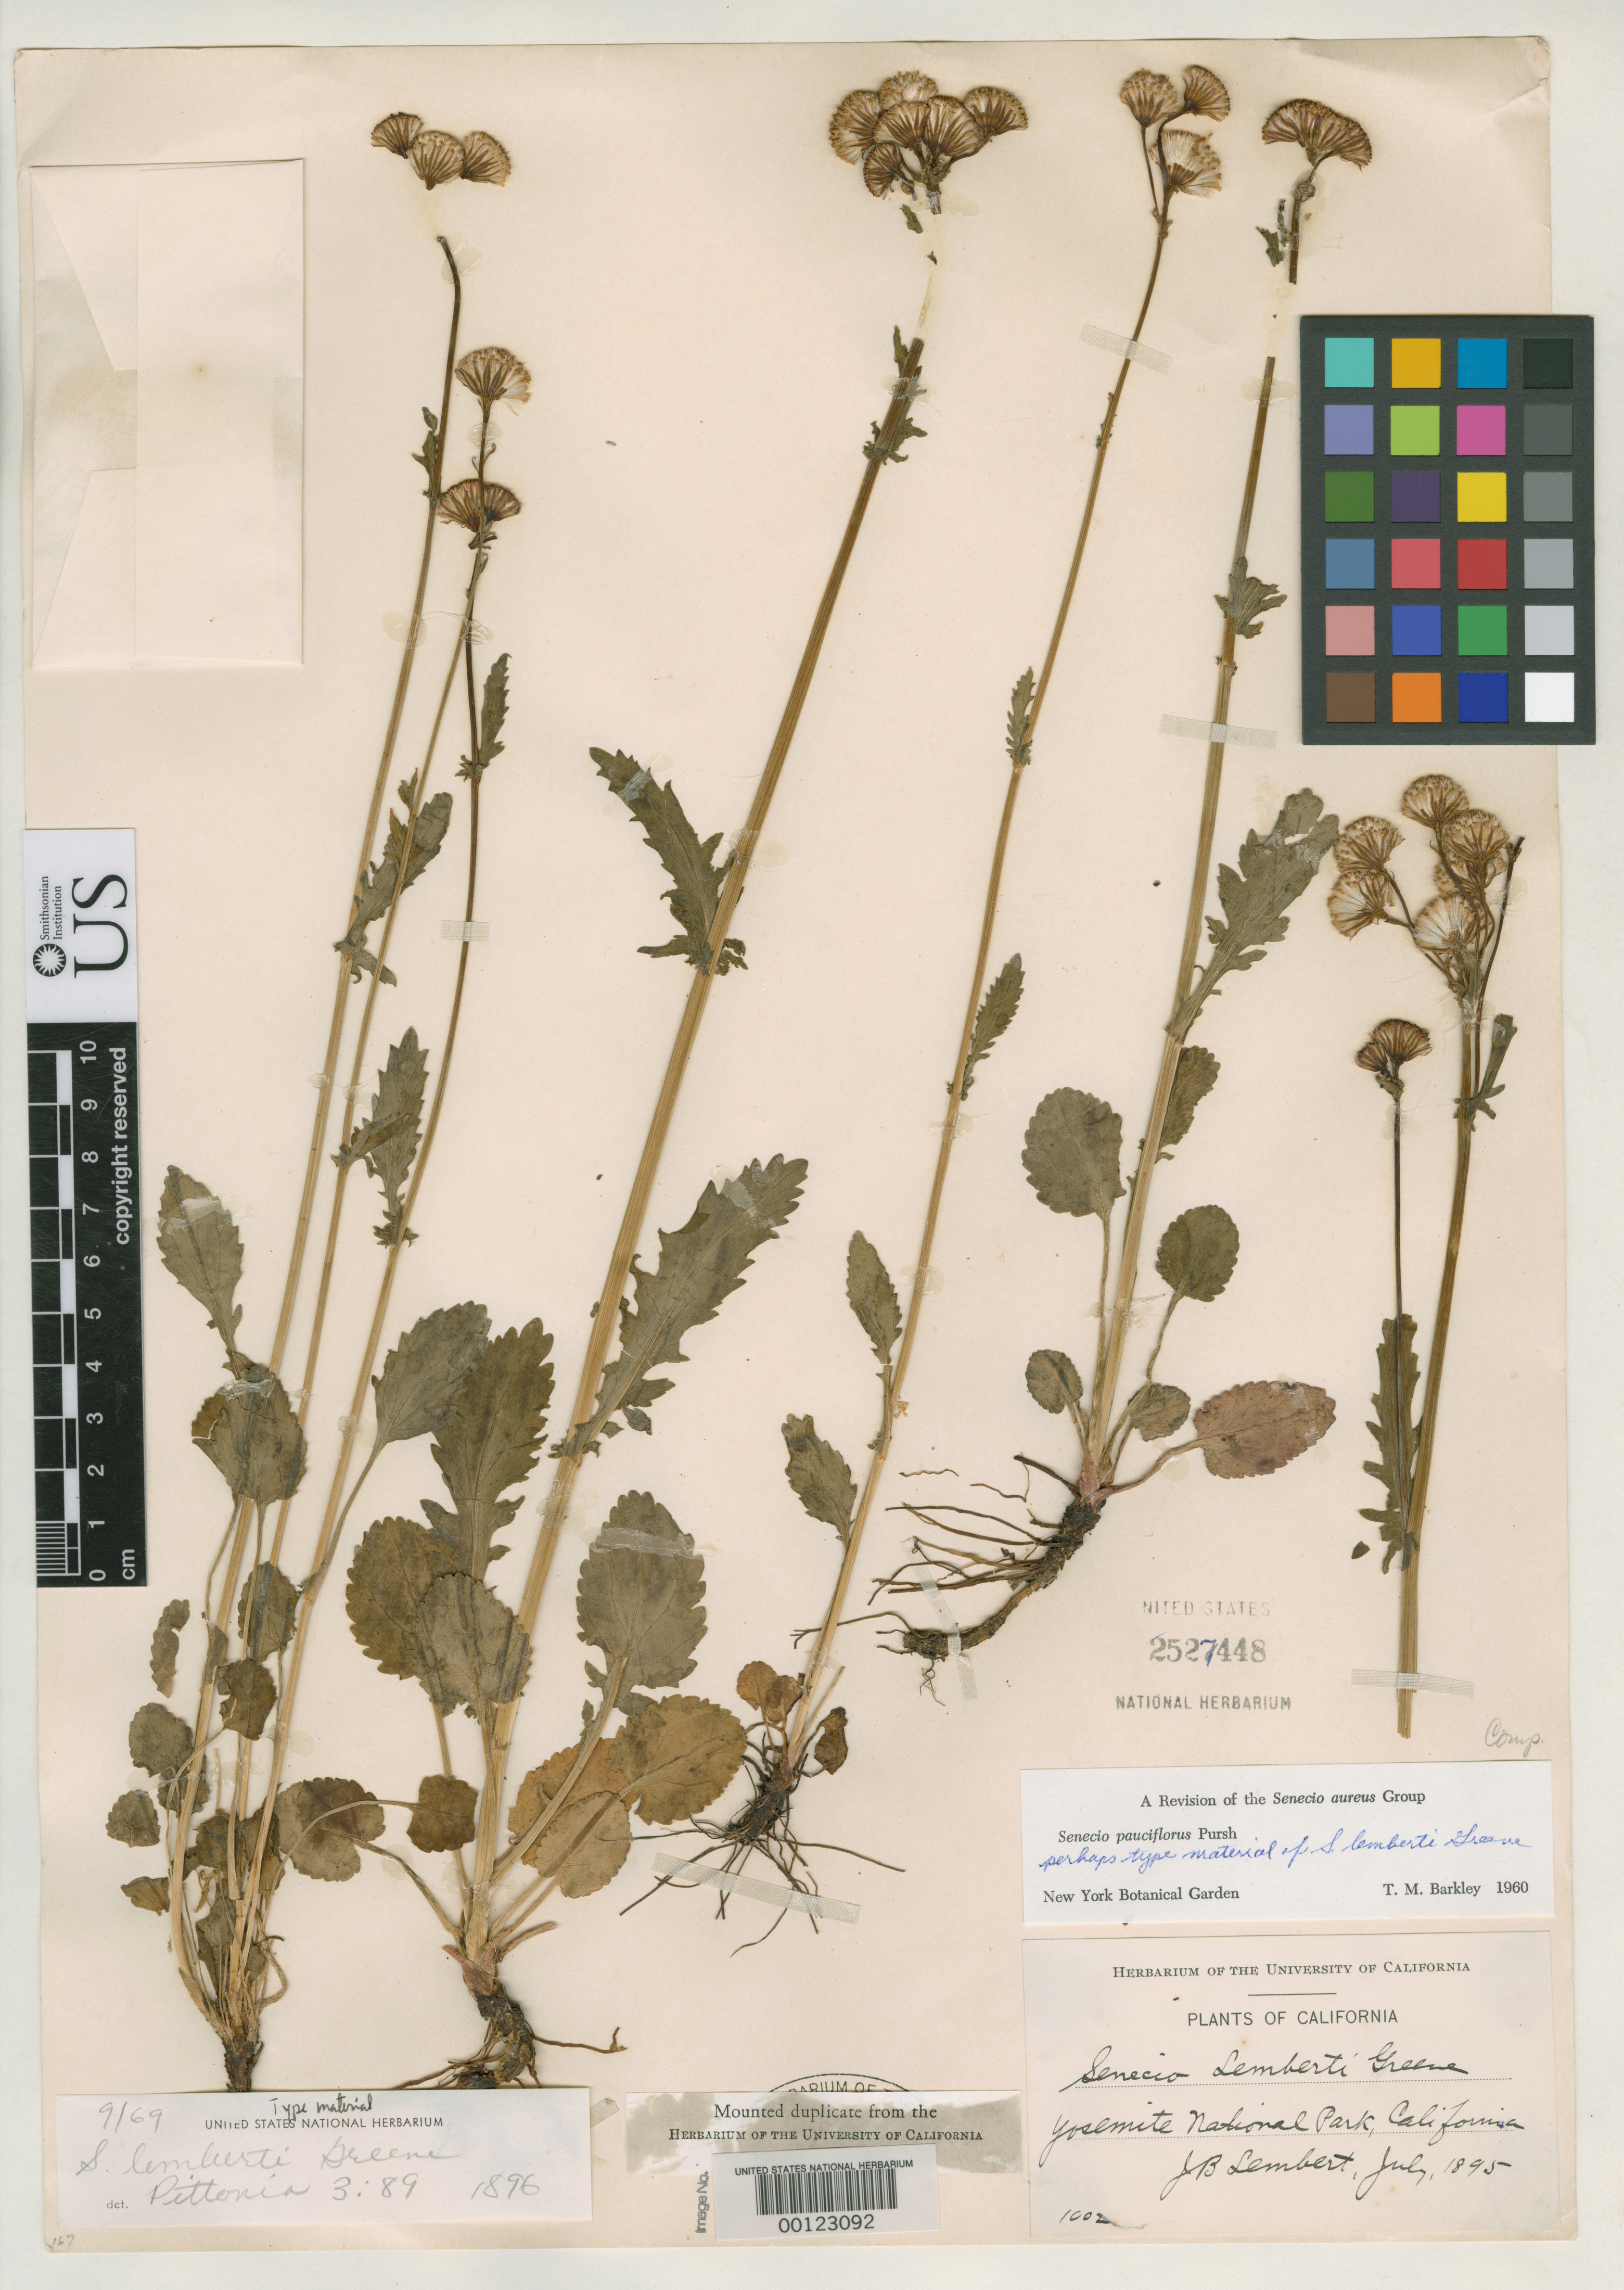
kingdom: Plantae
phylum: Tracheophyta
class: Magnoliopsida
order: Asterales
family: Asteraceae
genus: Senecio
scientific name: Senecio lemberti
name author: Greene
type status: Type Collection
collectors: J. Lembert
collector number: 1002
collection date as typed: Jul 1895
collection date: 1895-07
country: United States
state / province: California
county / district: Mariposa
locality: Yosemite.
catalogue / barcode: US 2527448